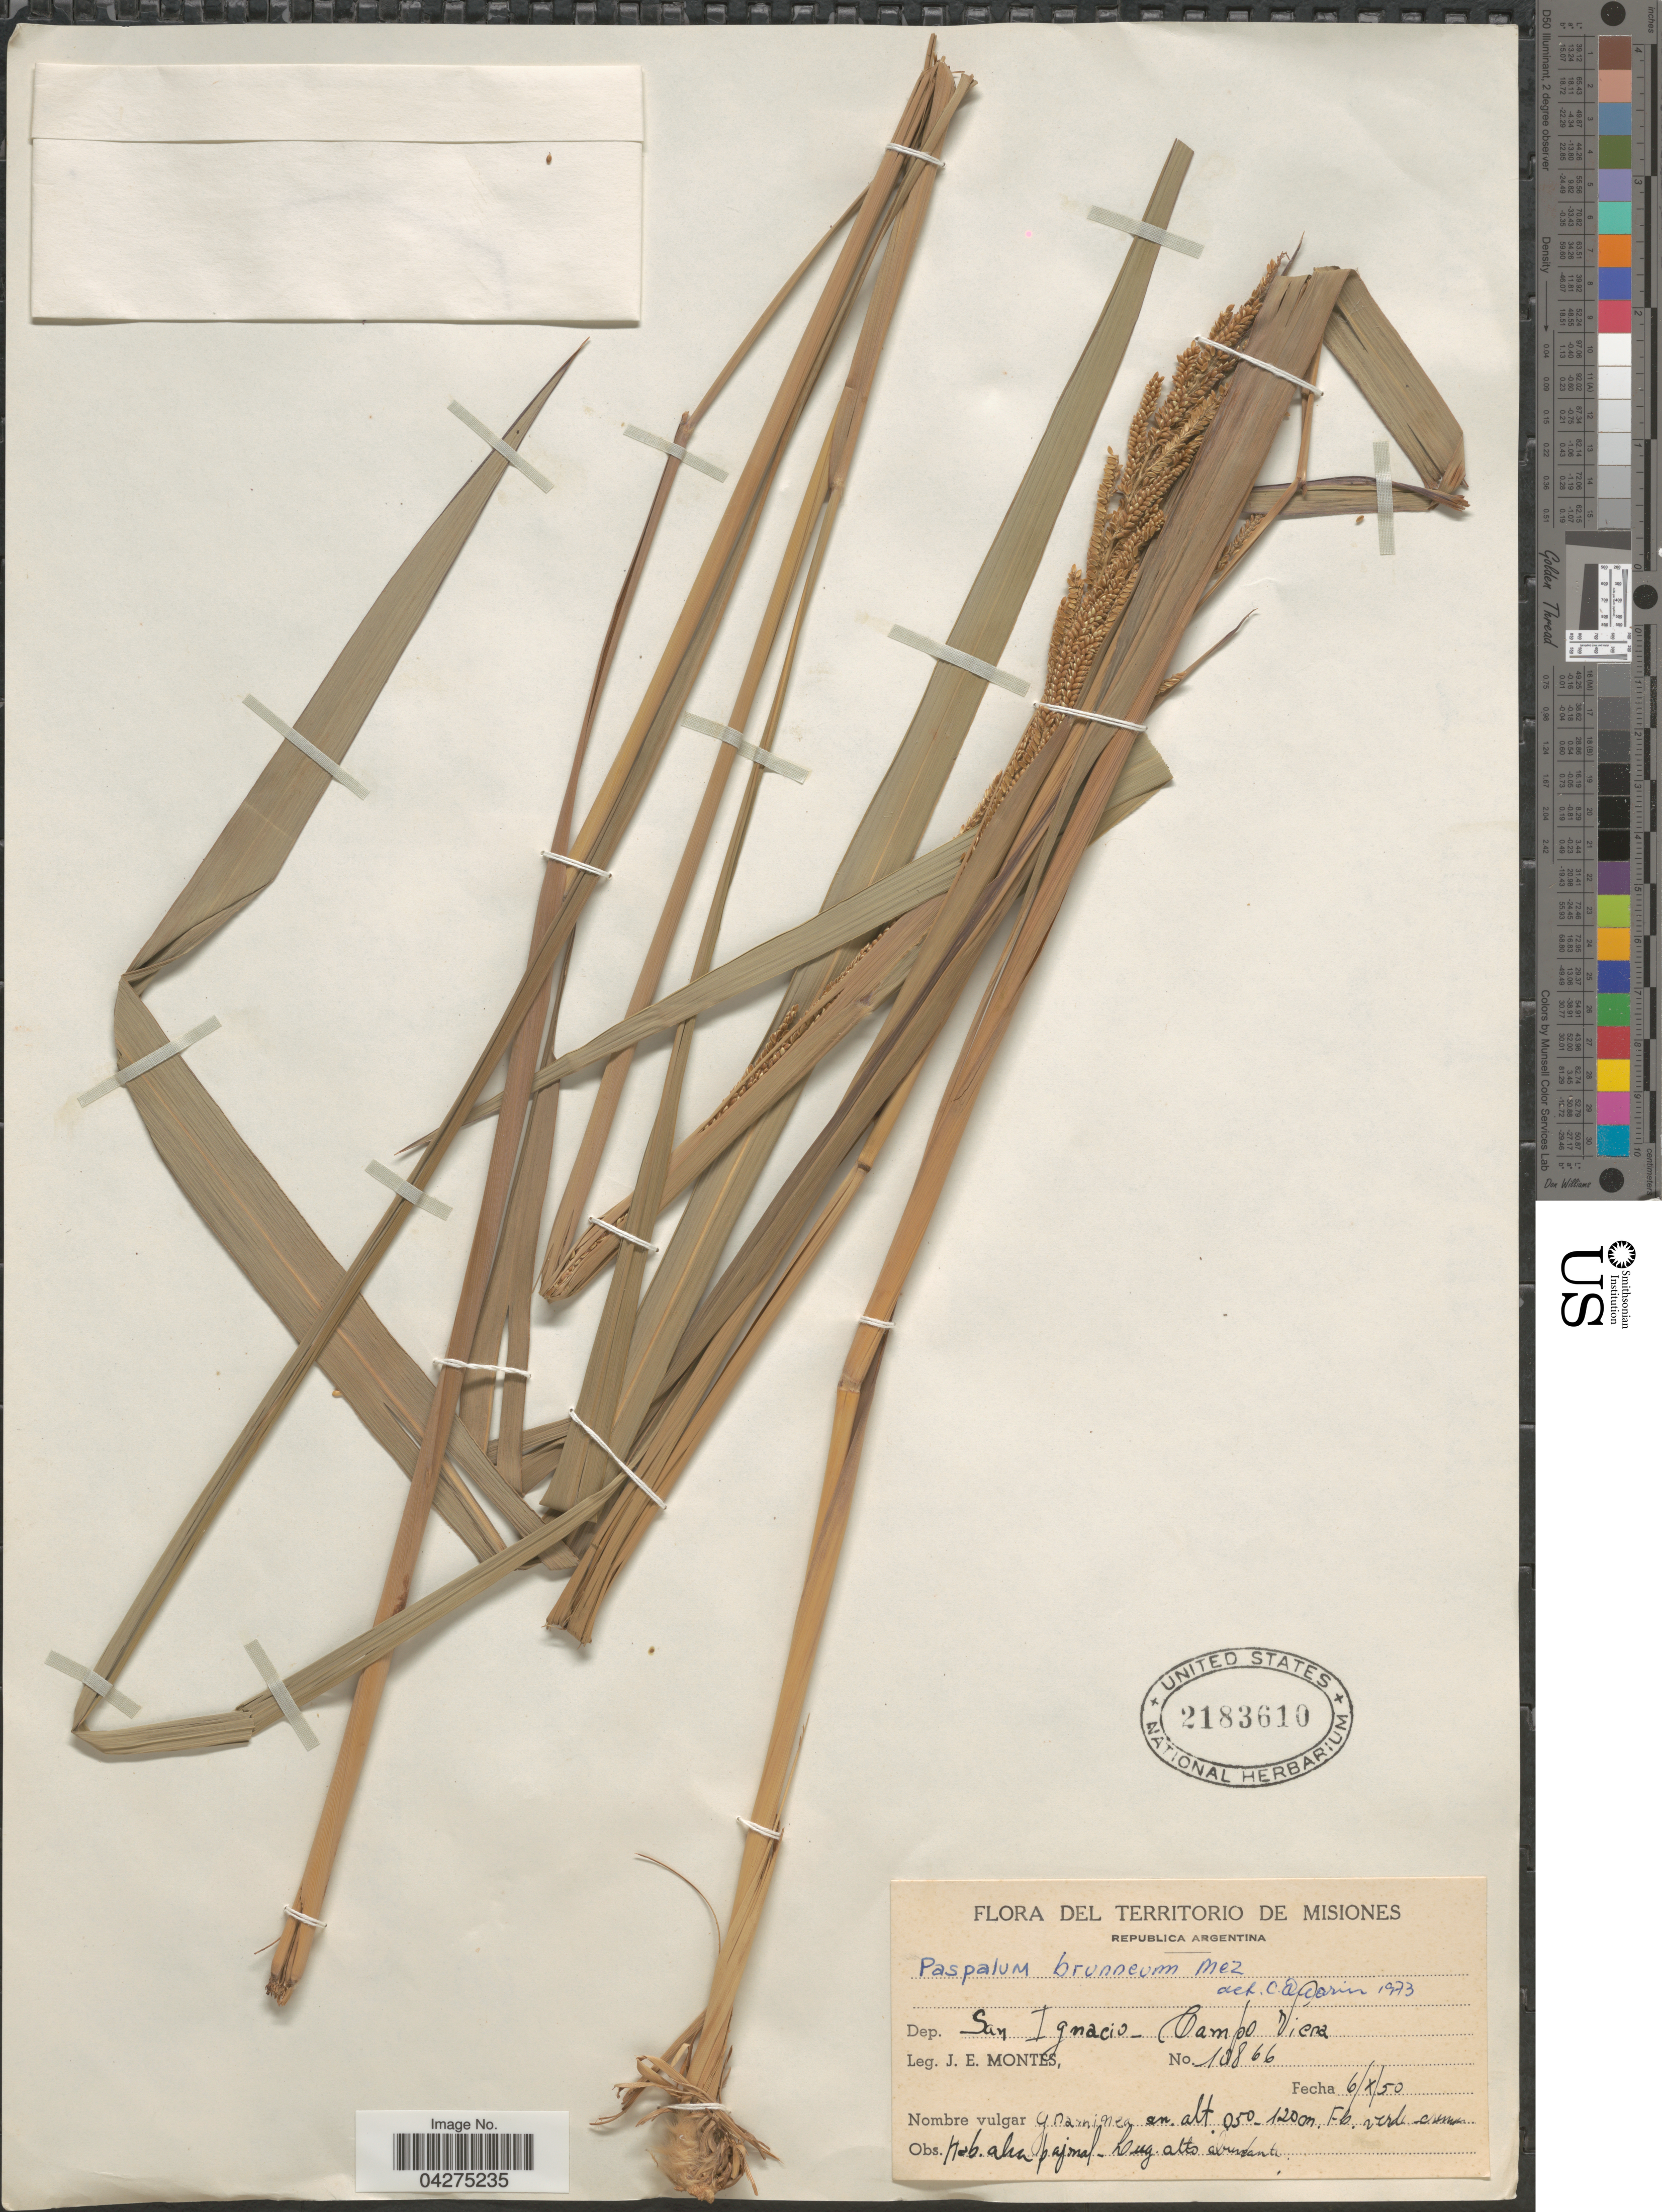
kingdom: Plantae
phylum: Tracheophyta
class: Liliopsida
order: Poales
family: Poaceae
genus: Paspalum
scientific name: Paspalum quarinii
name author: Morrone & Zuloaga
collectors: J. E. Montes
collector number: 10866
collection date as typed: Transcribed d/m/y: 6/10/50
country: Argentina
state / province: Misiones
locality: Dep. San Ignacio- Campo Viera.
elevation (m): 50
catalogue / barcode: US 2183610